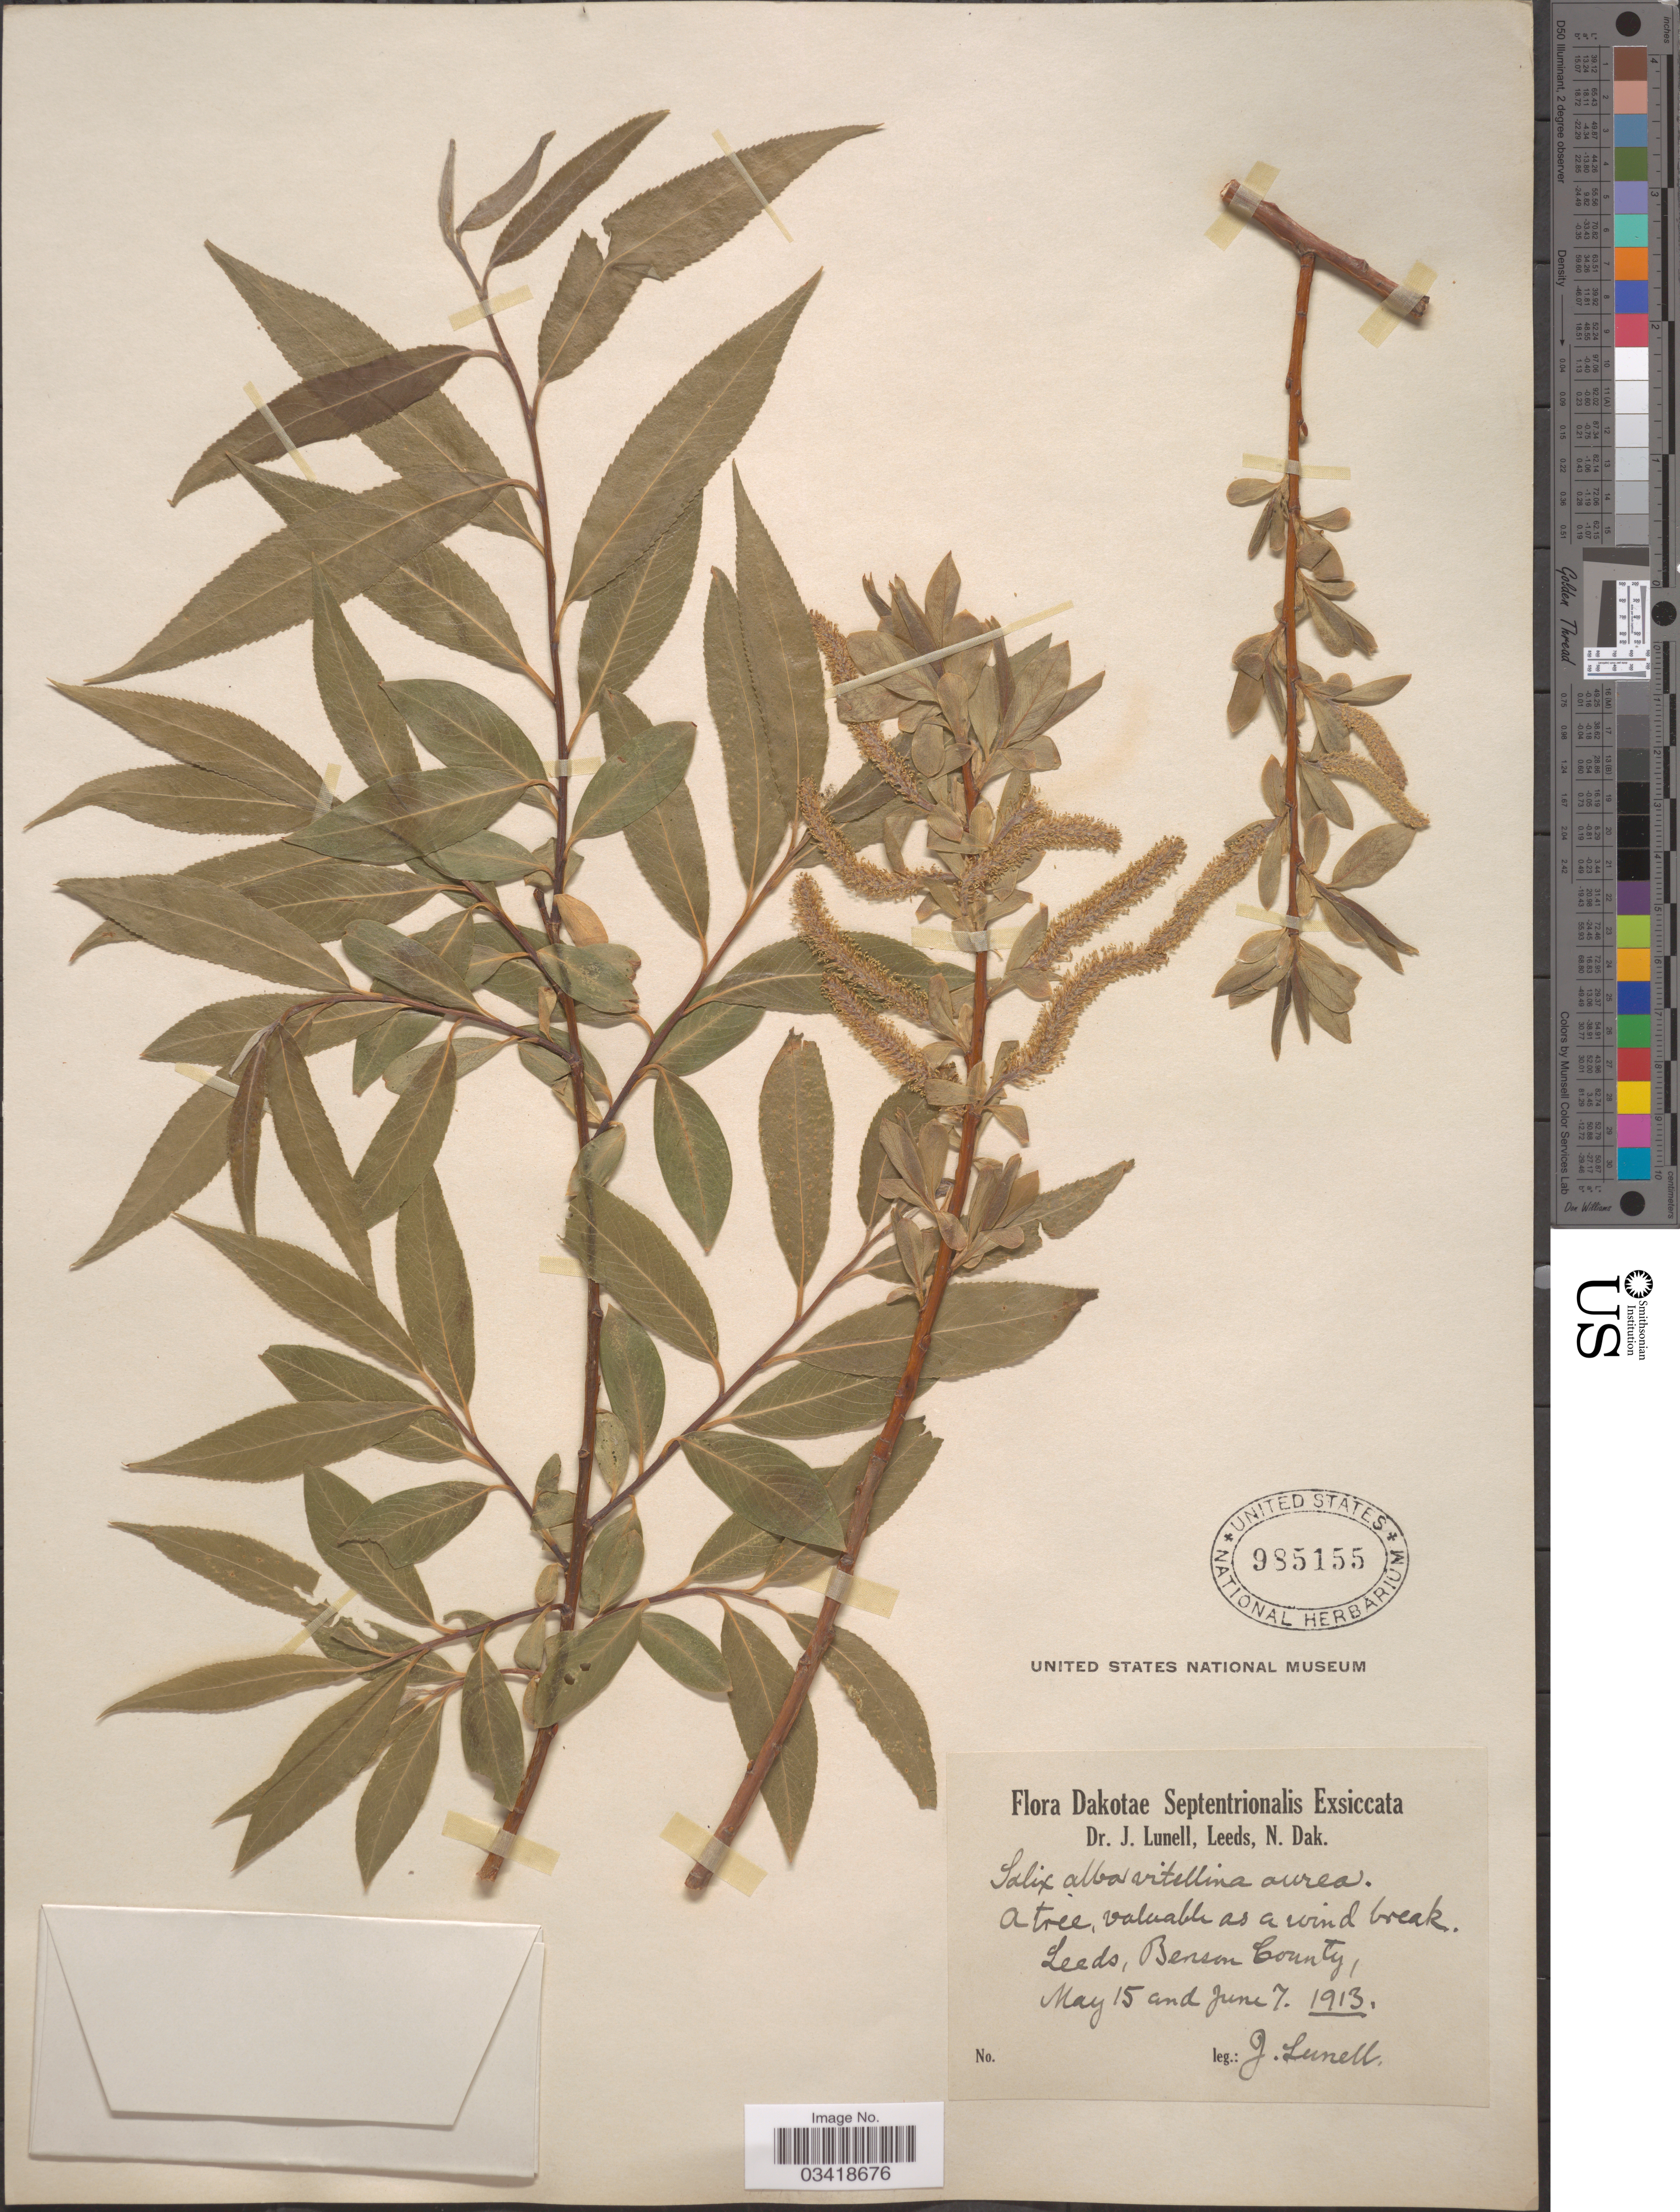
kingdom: Plantae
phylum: Tracheophyta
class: Magnoliopsida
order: Malpighiales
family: Salicaceae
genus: Salix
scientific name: Salix alba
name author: L.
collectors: J. Lunell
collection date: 1913-05-15/1913-06-07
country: United States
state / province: North Dakota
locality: Leeds, Benson County.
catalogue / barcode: US 985155